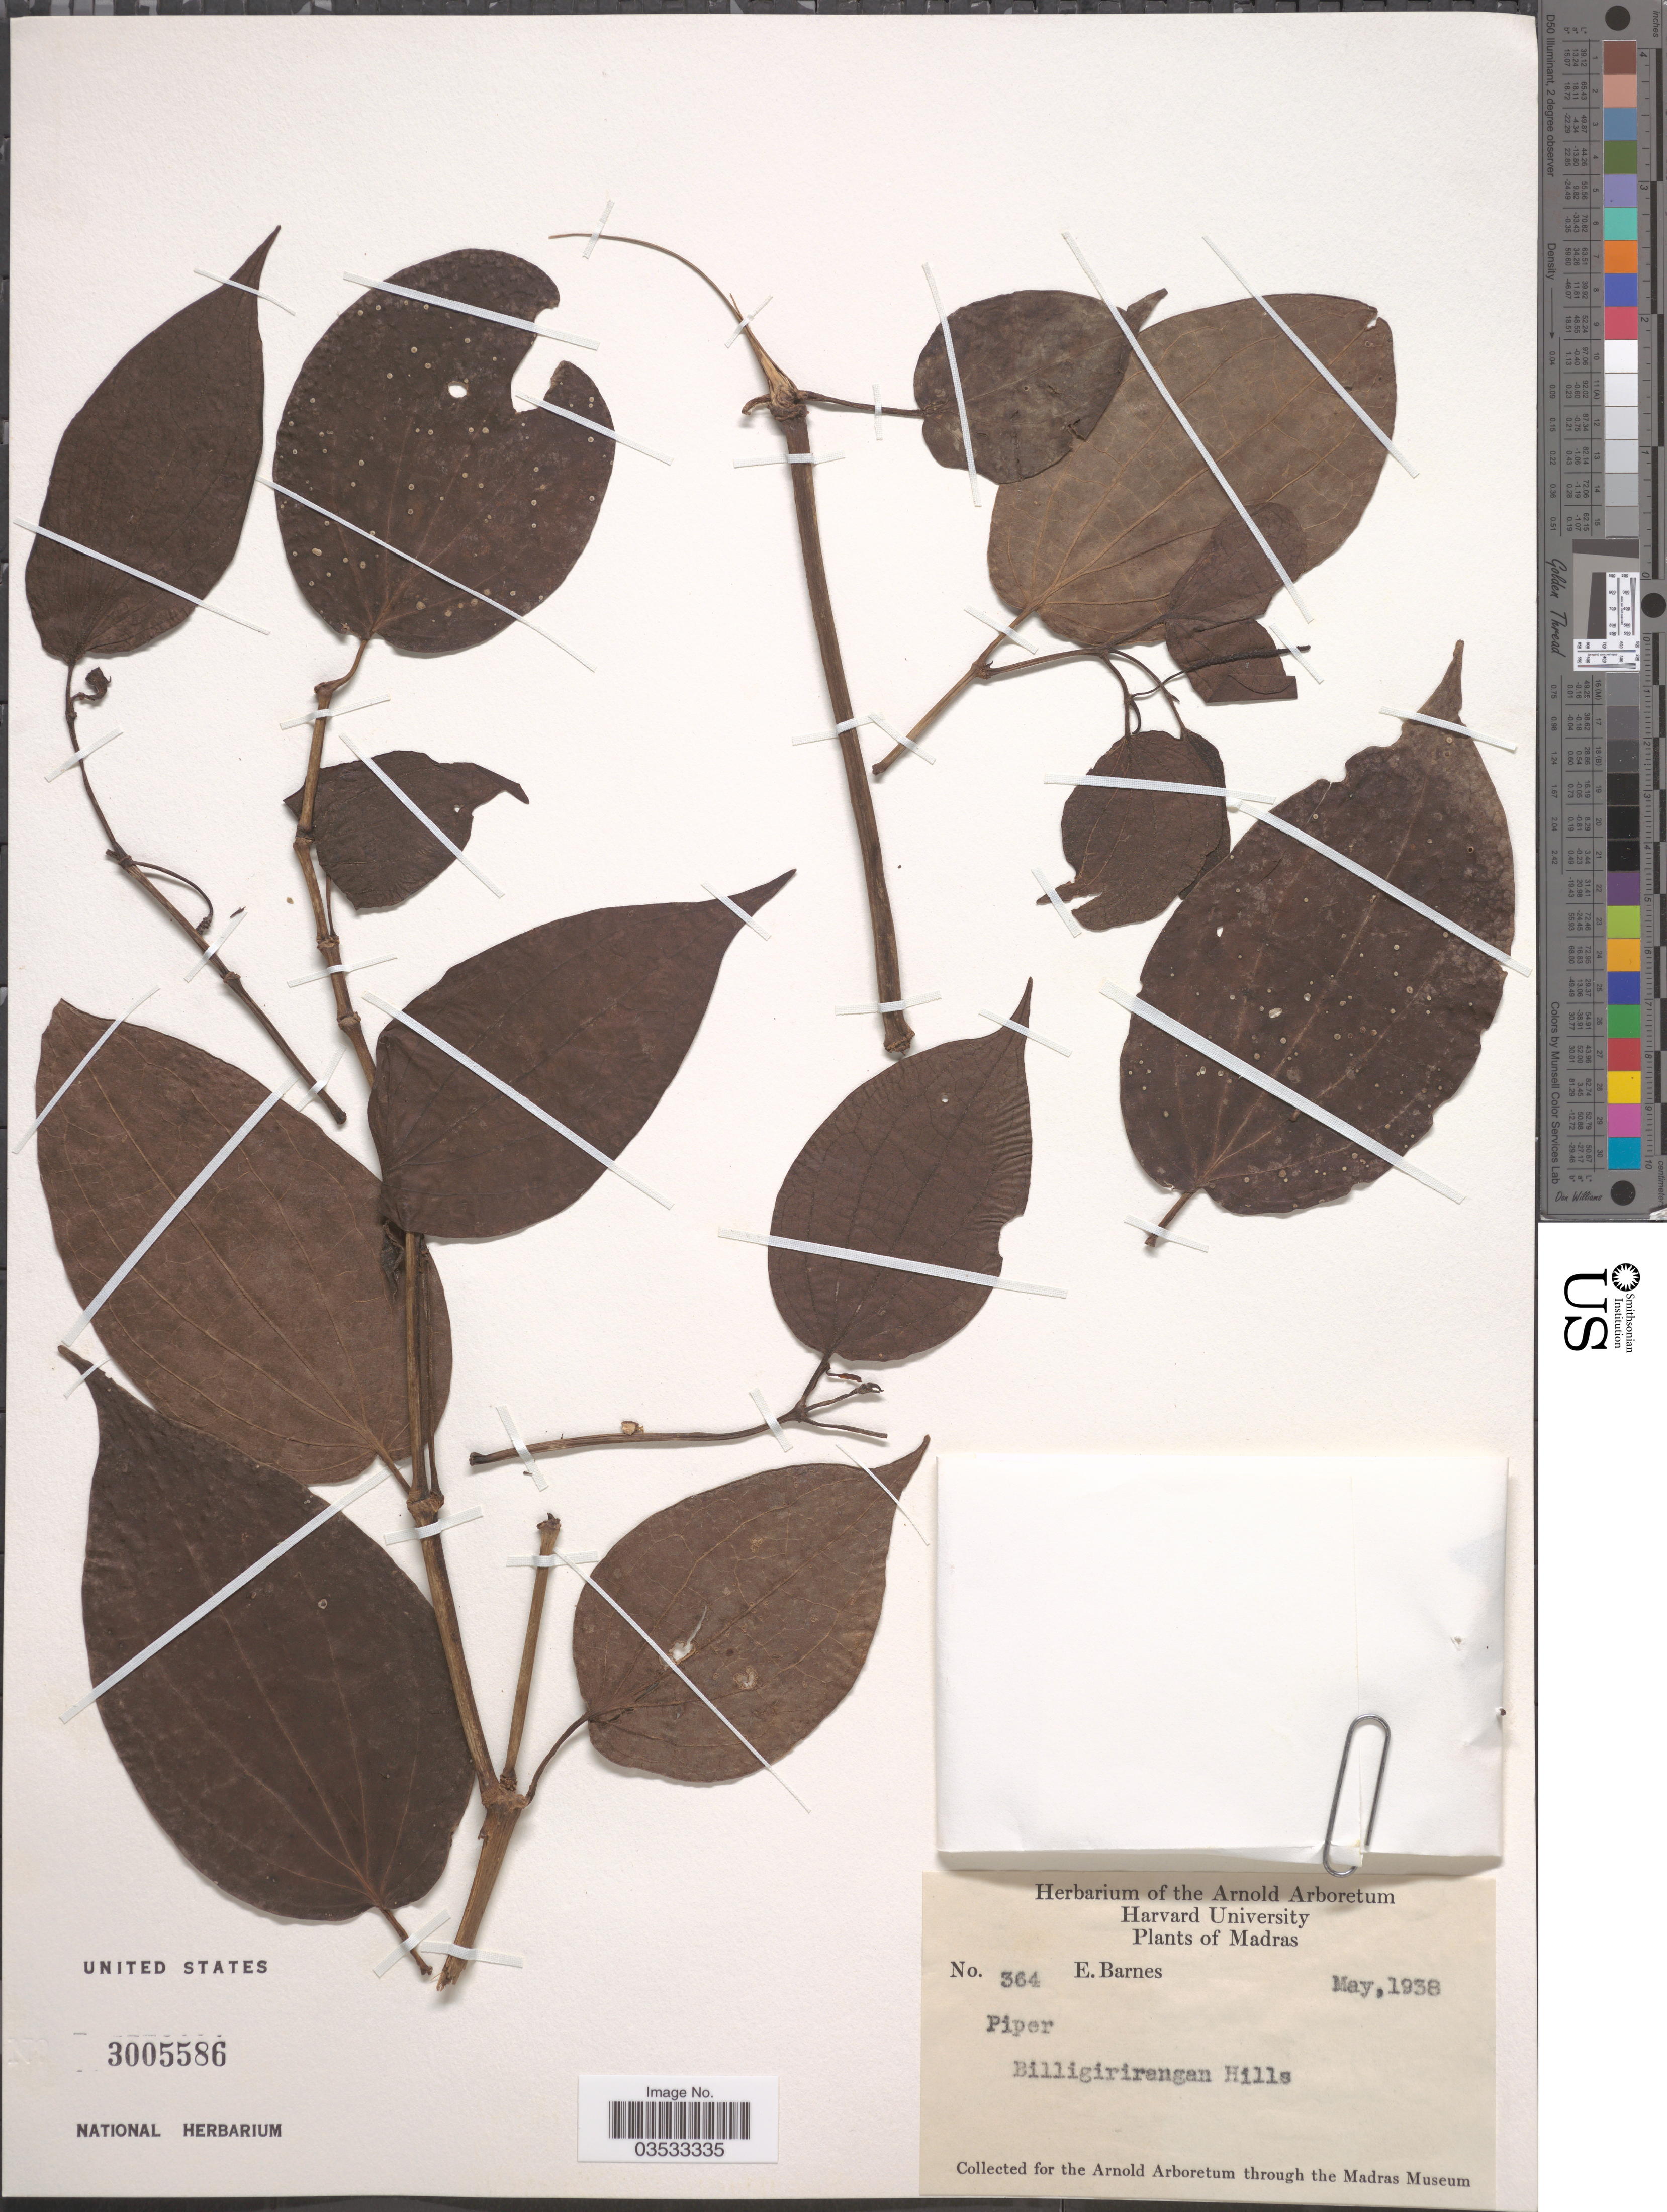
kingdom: Plantae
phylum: Tracheophyta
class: Magnoliopsida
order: Piperales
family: Piperaceae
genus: Piper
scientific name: Piper austrocaledonicum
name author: C. DC.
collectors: E. Barnes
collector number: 364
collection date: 1938-05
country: India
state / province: Karnataka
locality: Madras. Billigirirangan Hills.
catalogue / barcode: US 3005586